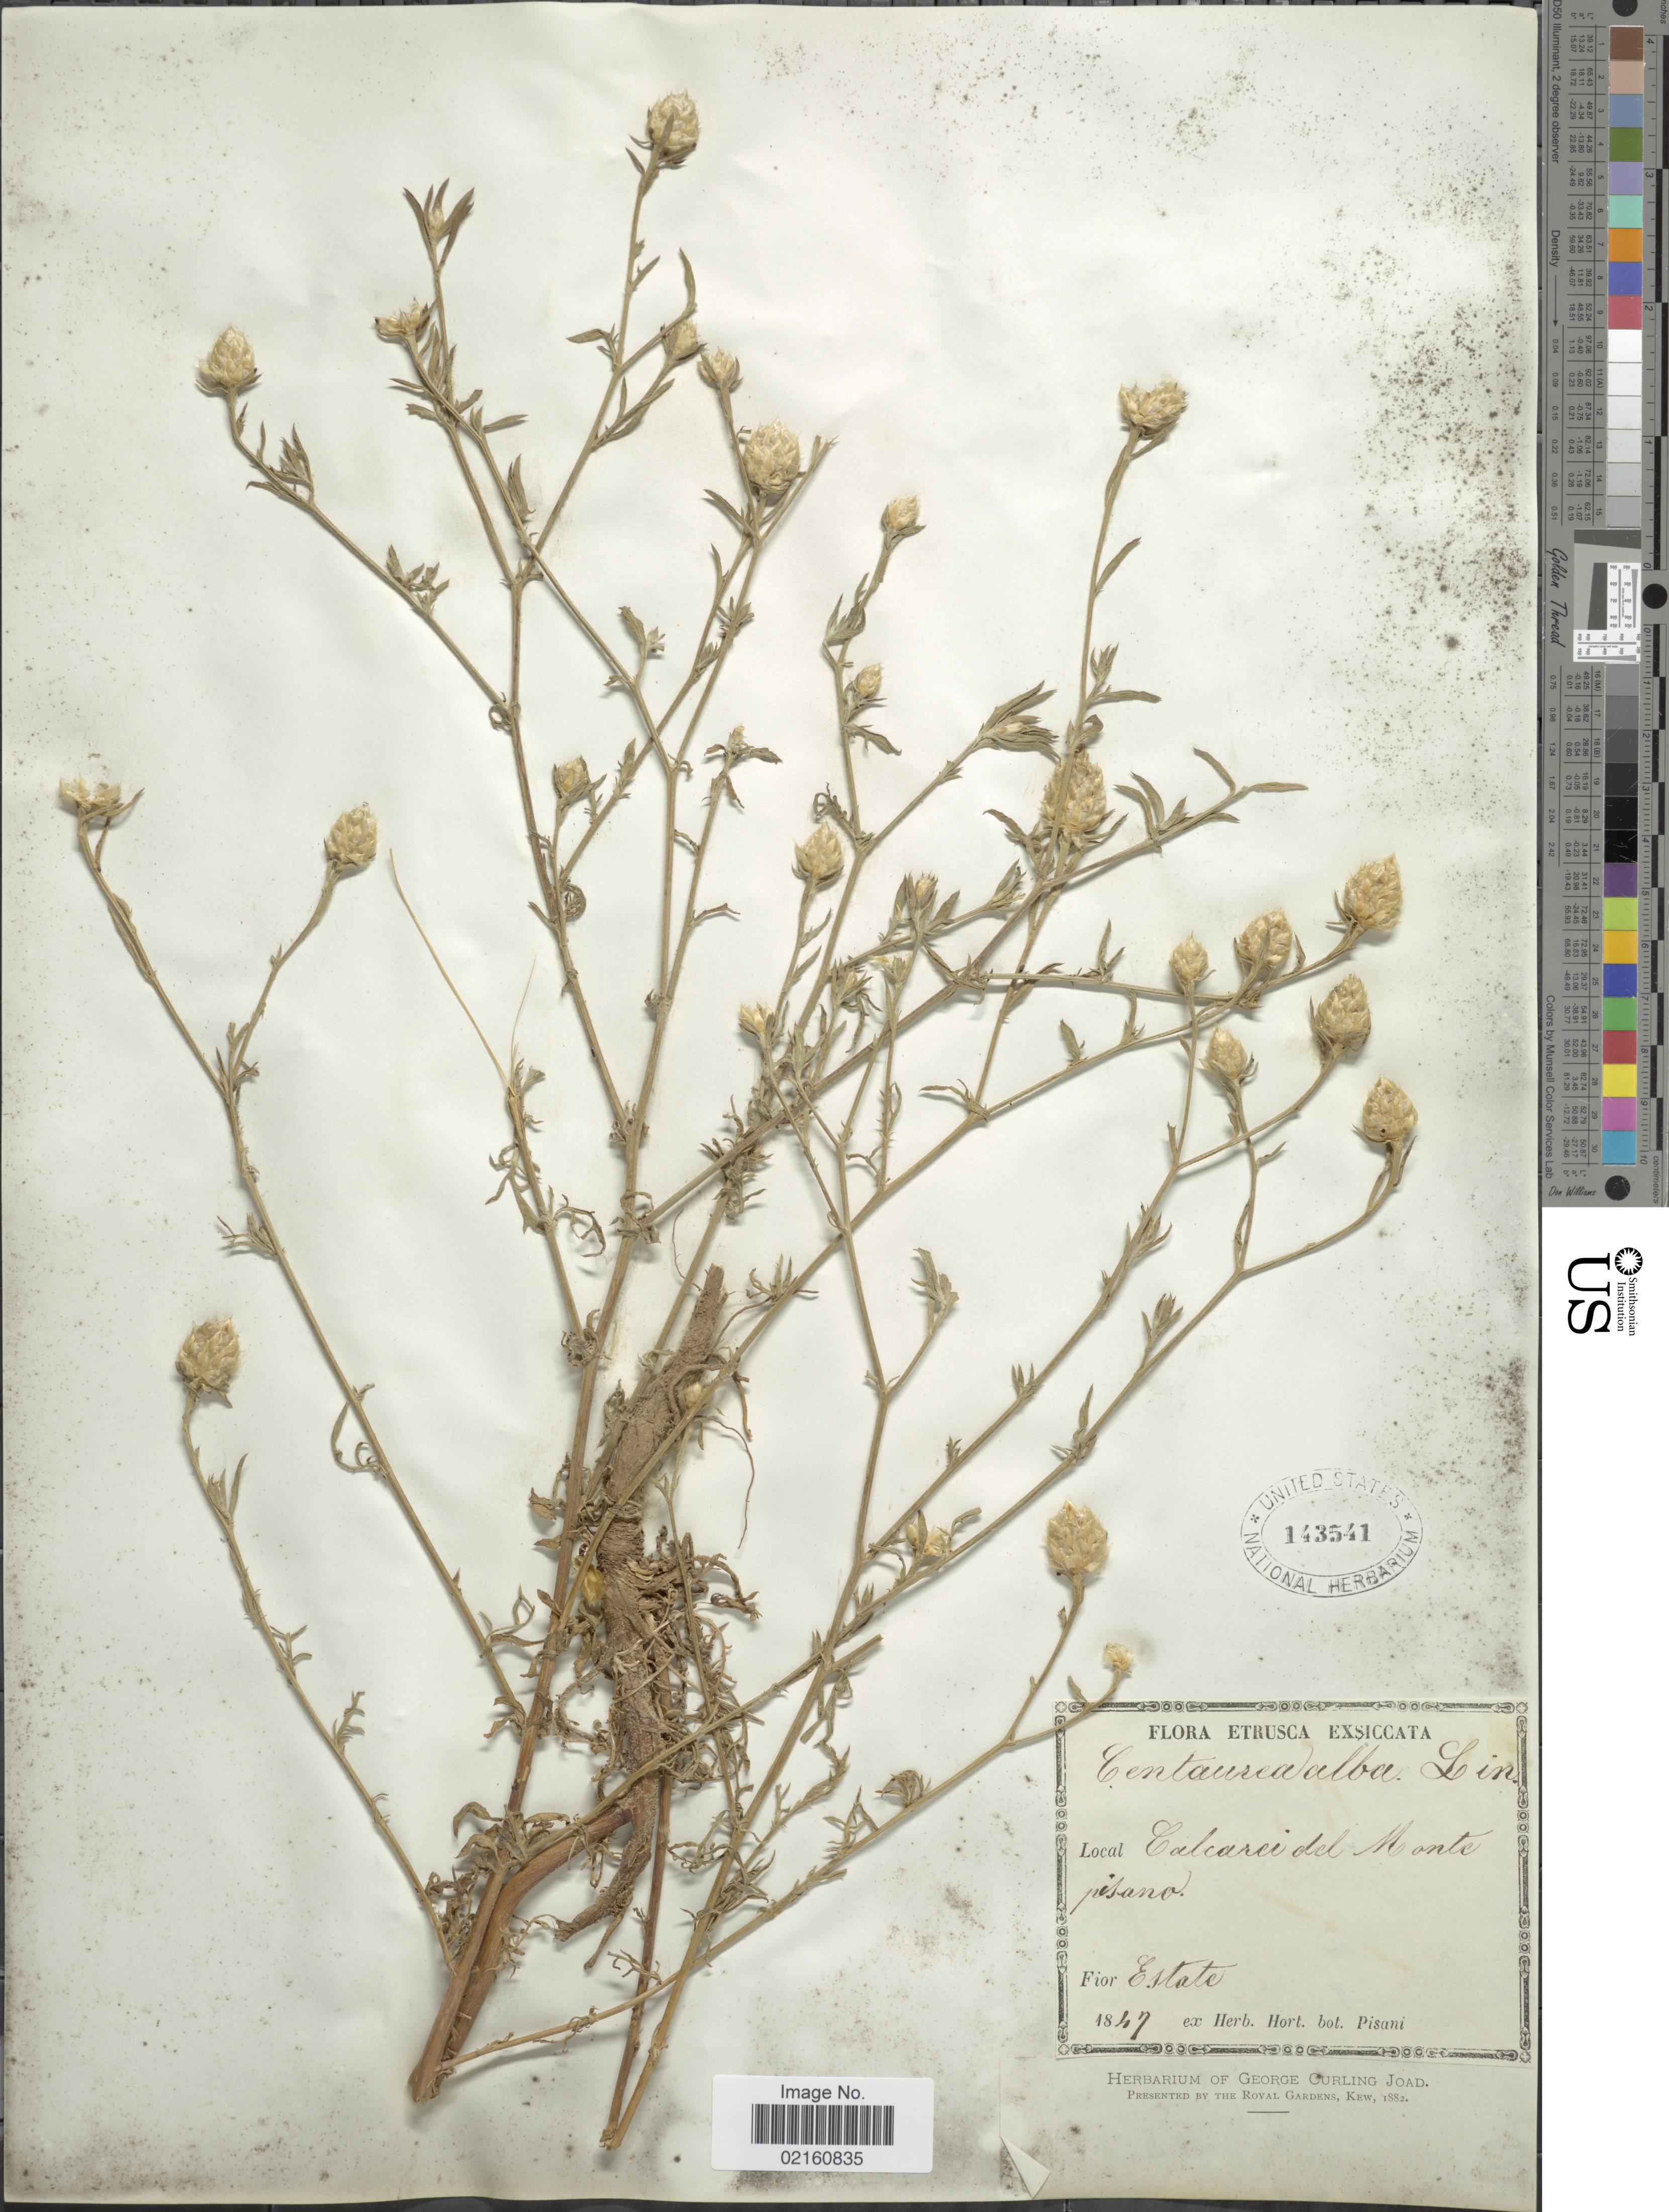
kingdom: Plantae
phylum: Tracheophyta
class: Magnoliopsida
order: Asterales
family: Asteraceae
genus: Centaurea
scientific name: Centaurea alba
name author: L.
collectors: ex herb. Hort. Bot. Pisani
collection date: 1847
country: Italy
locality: Etrusca, Calcarci del Monte Pisano, Estate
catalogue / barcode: US 143541